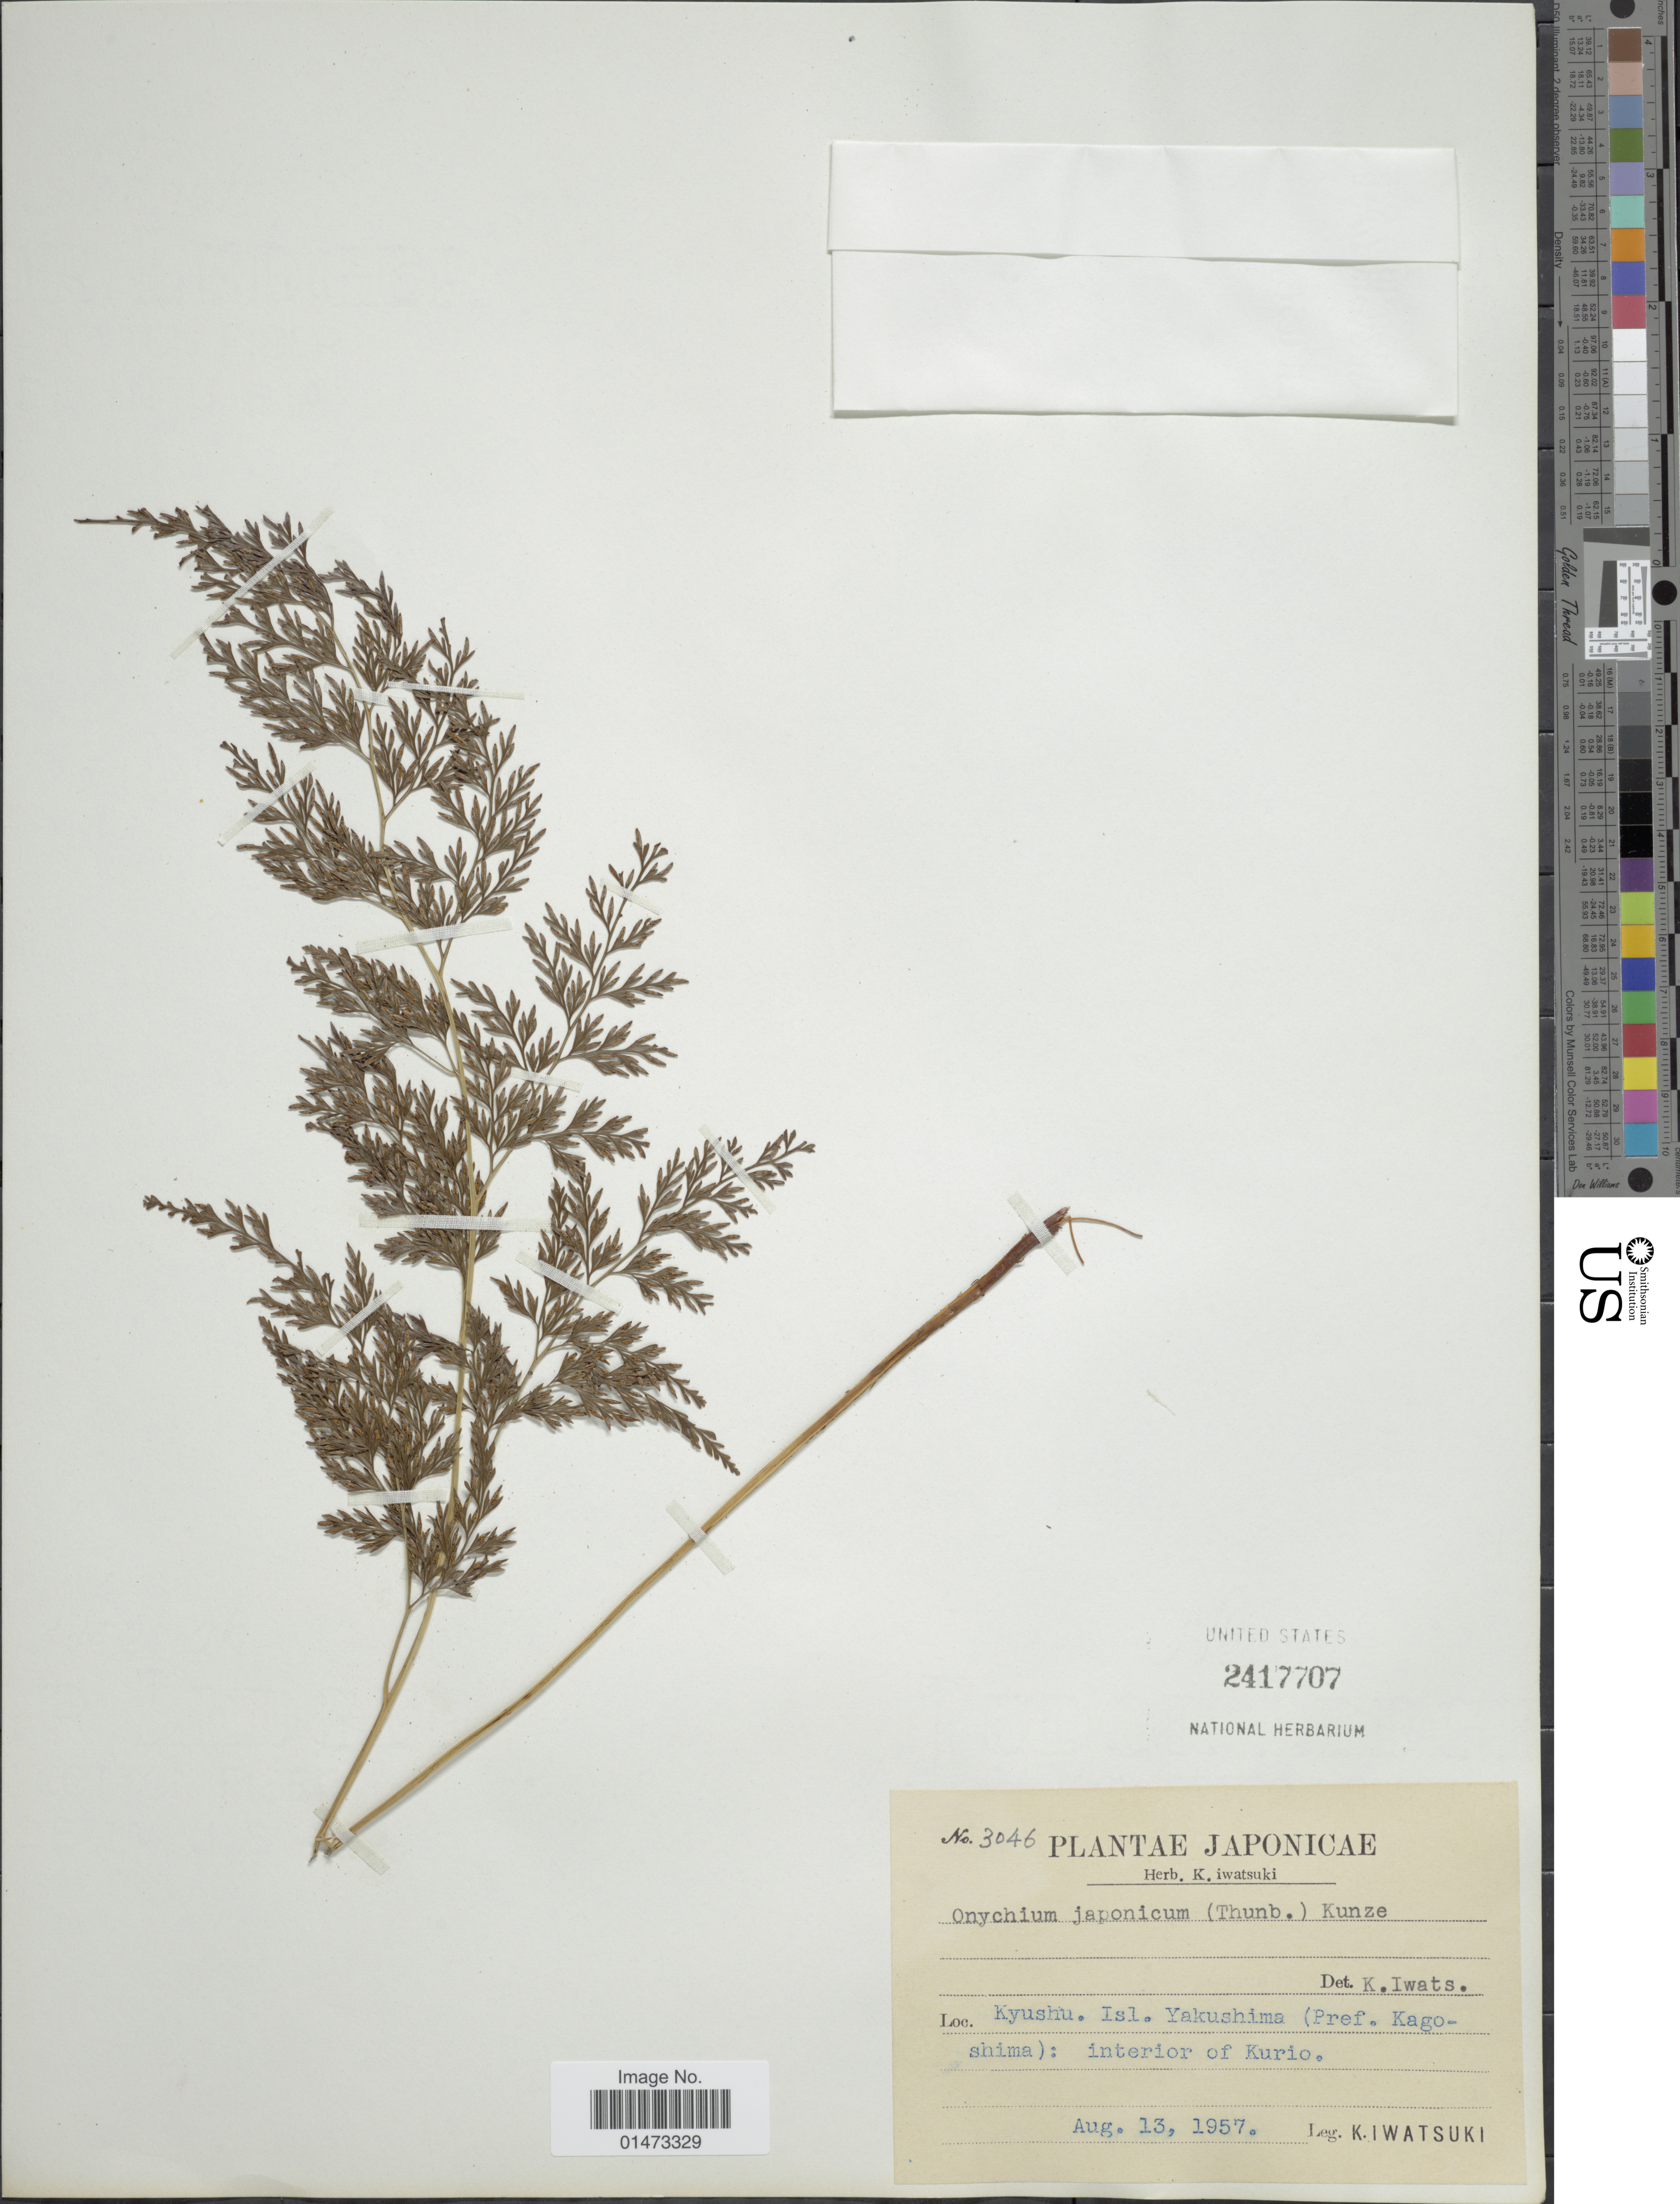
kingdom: Plantae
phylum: Tracheophyta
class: Polypodiopsida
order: Polypodiales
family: Pteridaceae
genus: Onychium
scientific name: Onychium japonicum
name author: (Thunb.) Kunze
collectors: K. Iwatsuki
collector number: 3046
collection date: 1957-08-13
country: Japan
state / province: Kagosima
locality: Kyushu. Isl. Yakushima (Pref. Kagoshima): interior of Kurio.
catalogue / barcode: US 2417707